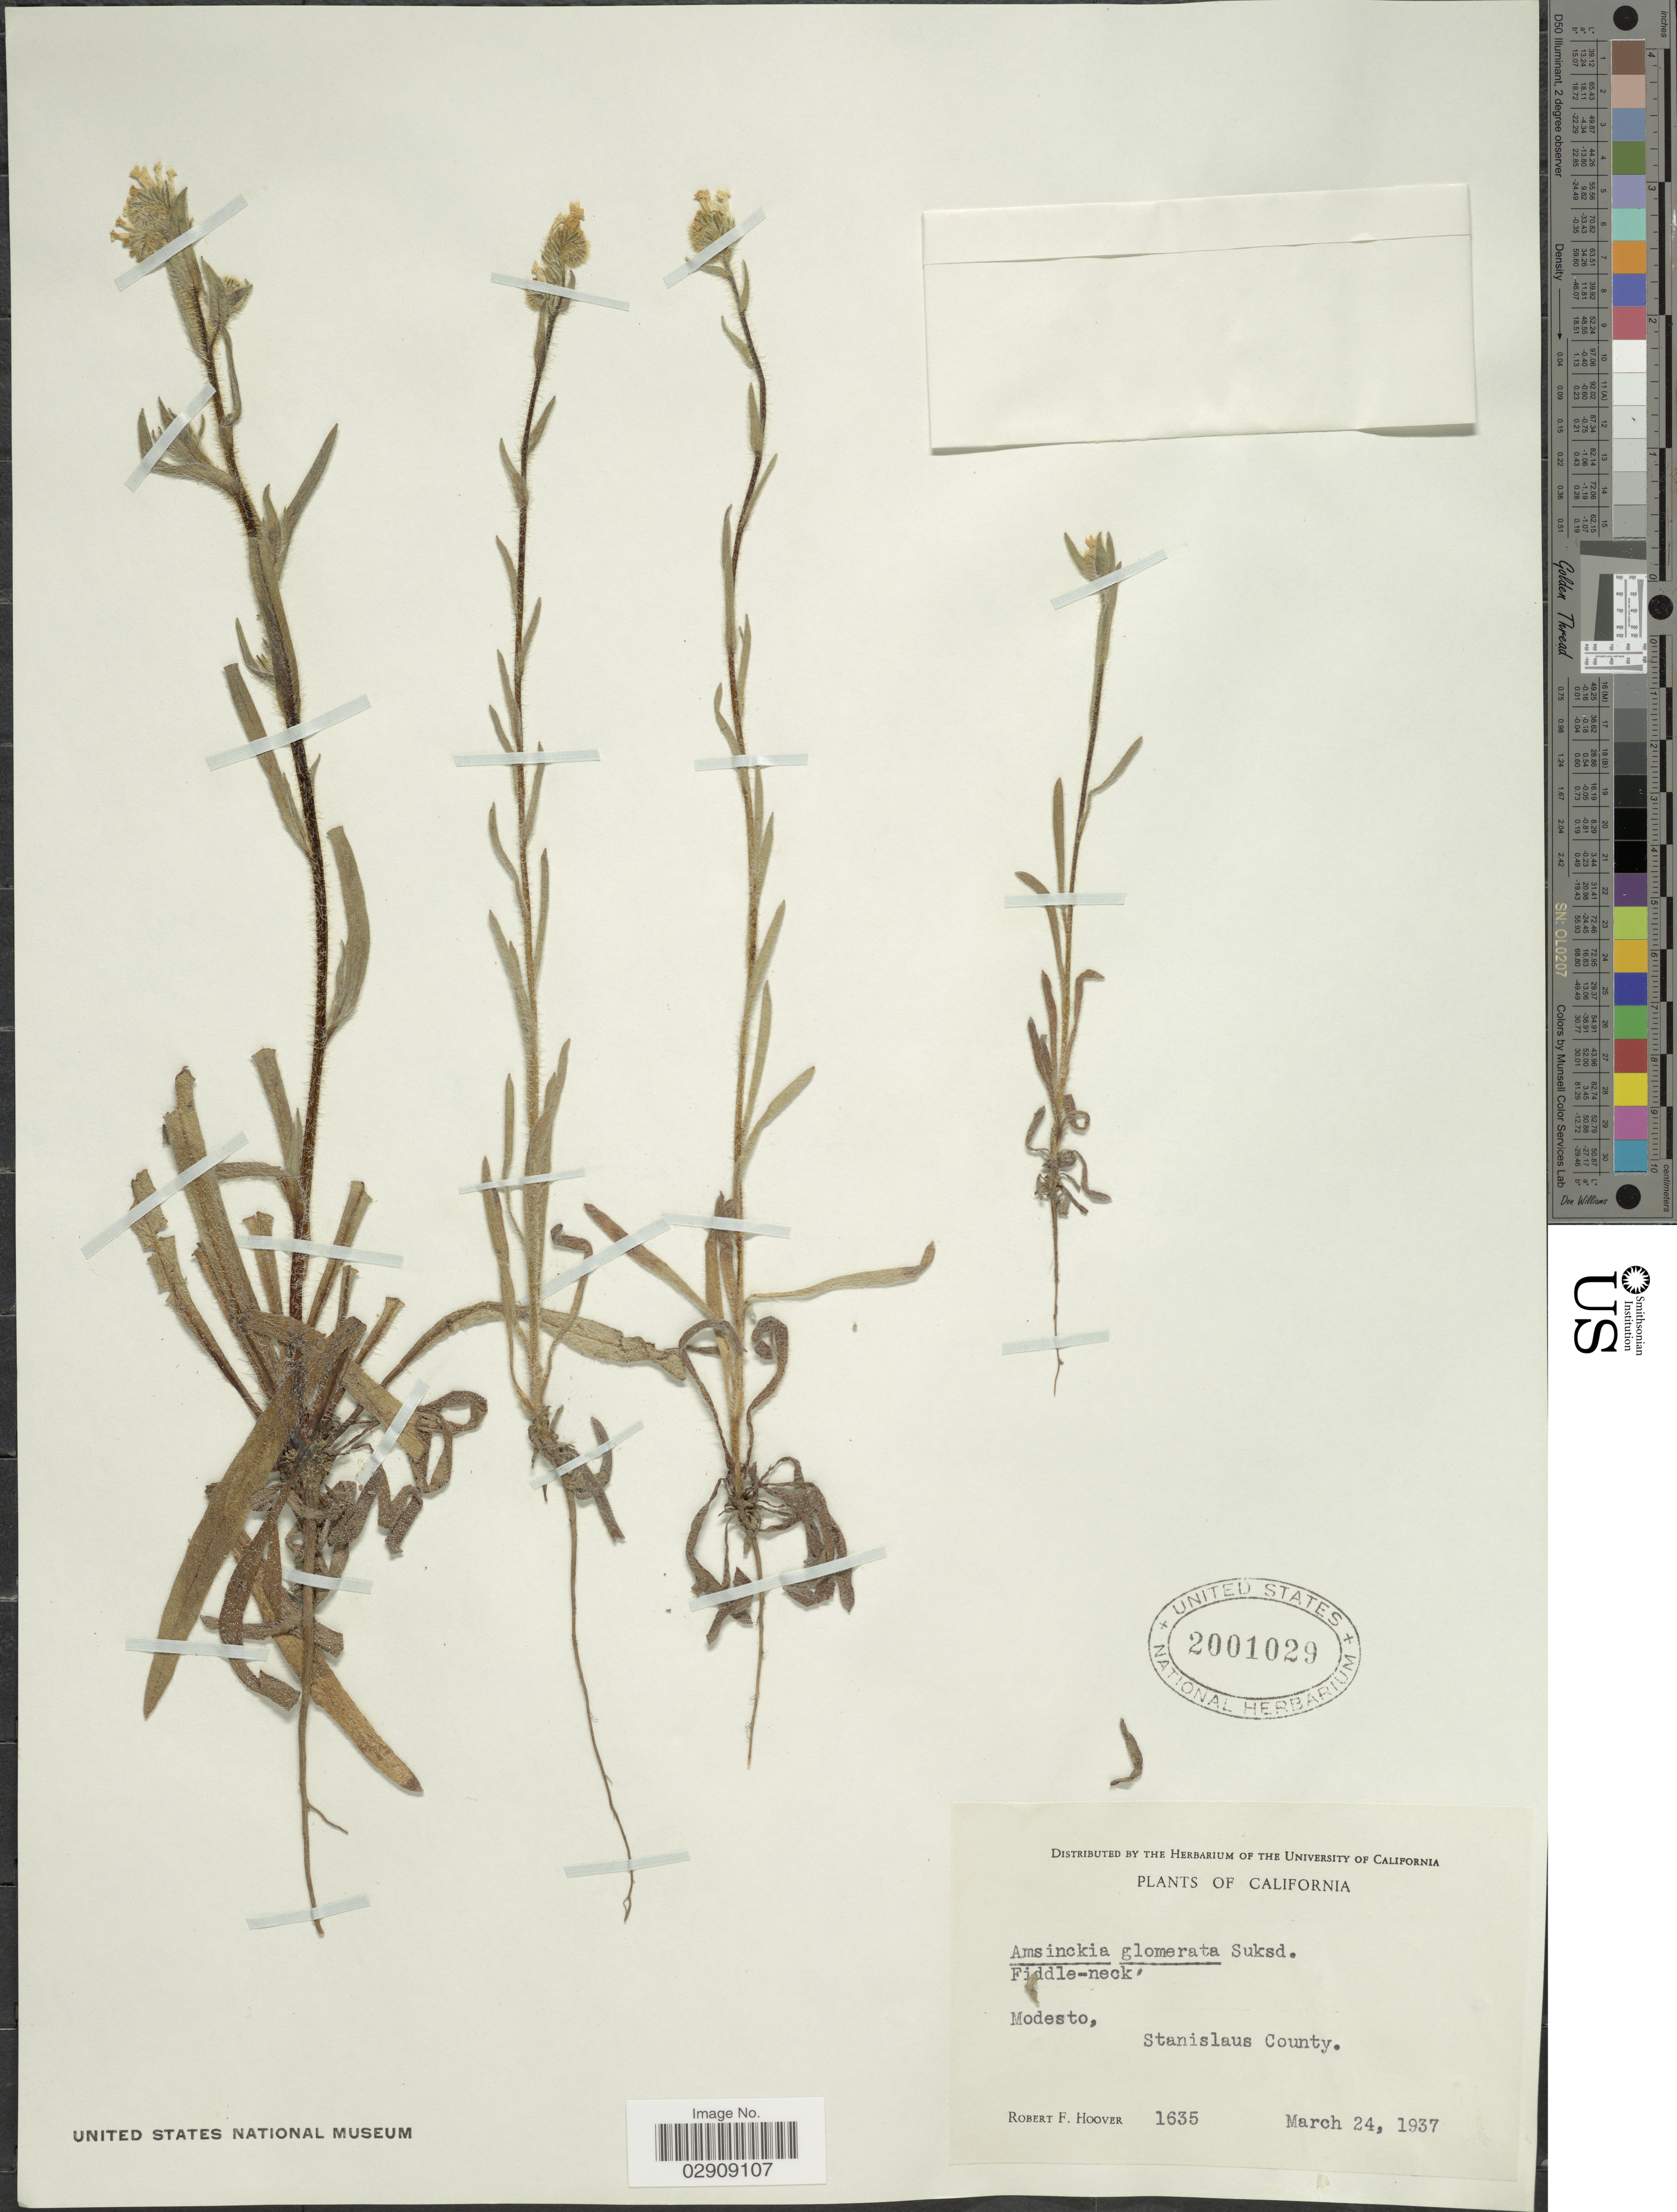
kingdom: Plantae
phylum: Tracheophyta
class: Magnoliopsida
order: Boraginales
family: Boraginaceae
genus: Amsinckia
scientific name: Amsinckia lycopsoides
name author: Lehm.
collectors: R. F. Hoover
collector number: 1635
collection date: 1937-03-24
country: United States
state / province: California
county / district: Stanislaus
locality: Modesto, Stanislaus County.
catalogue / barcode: US 2001029